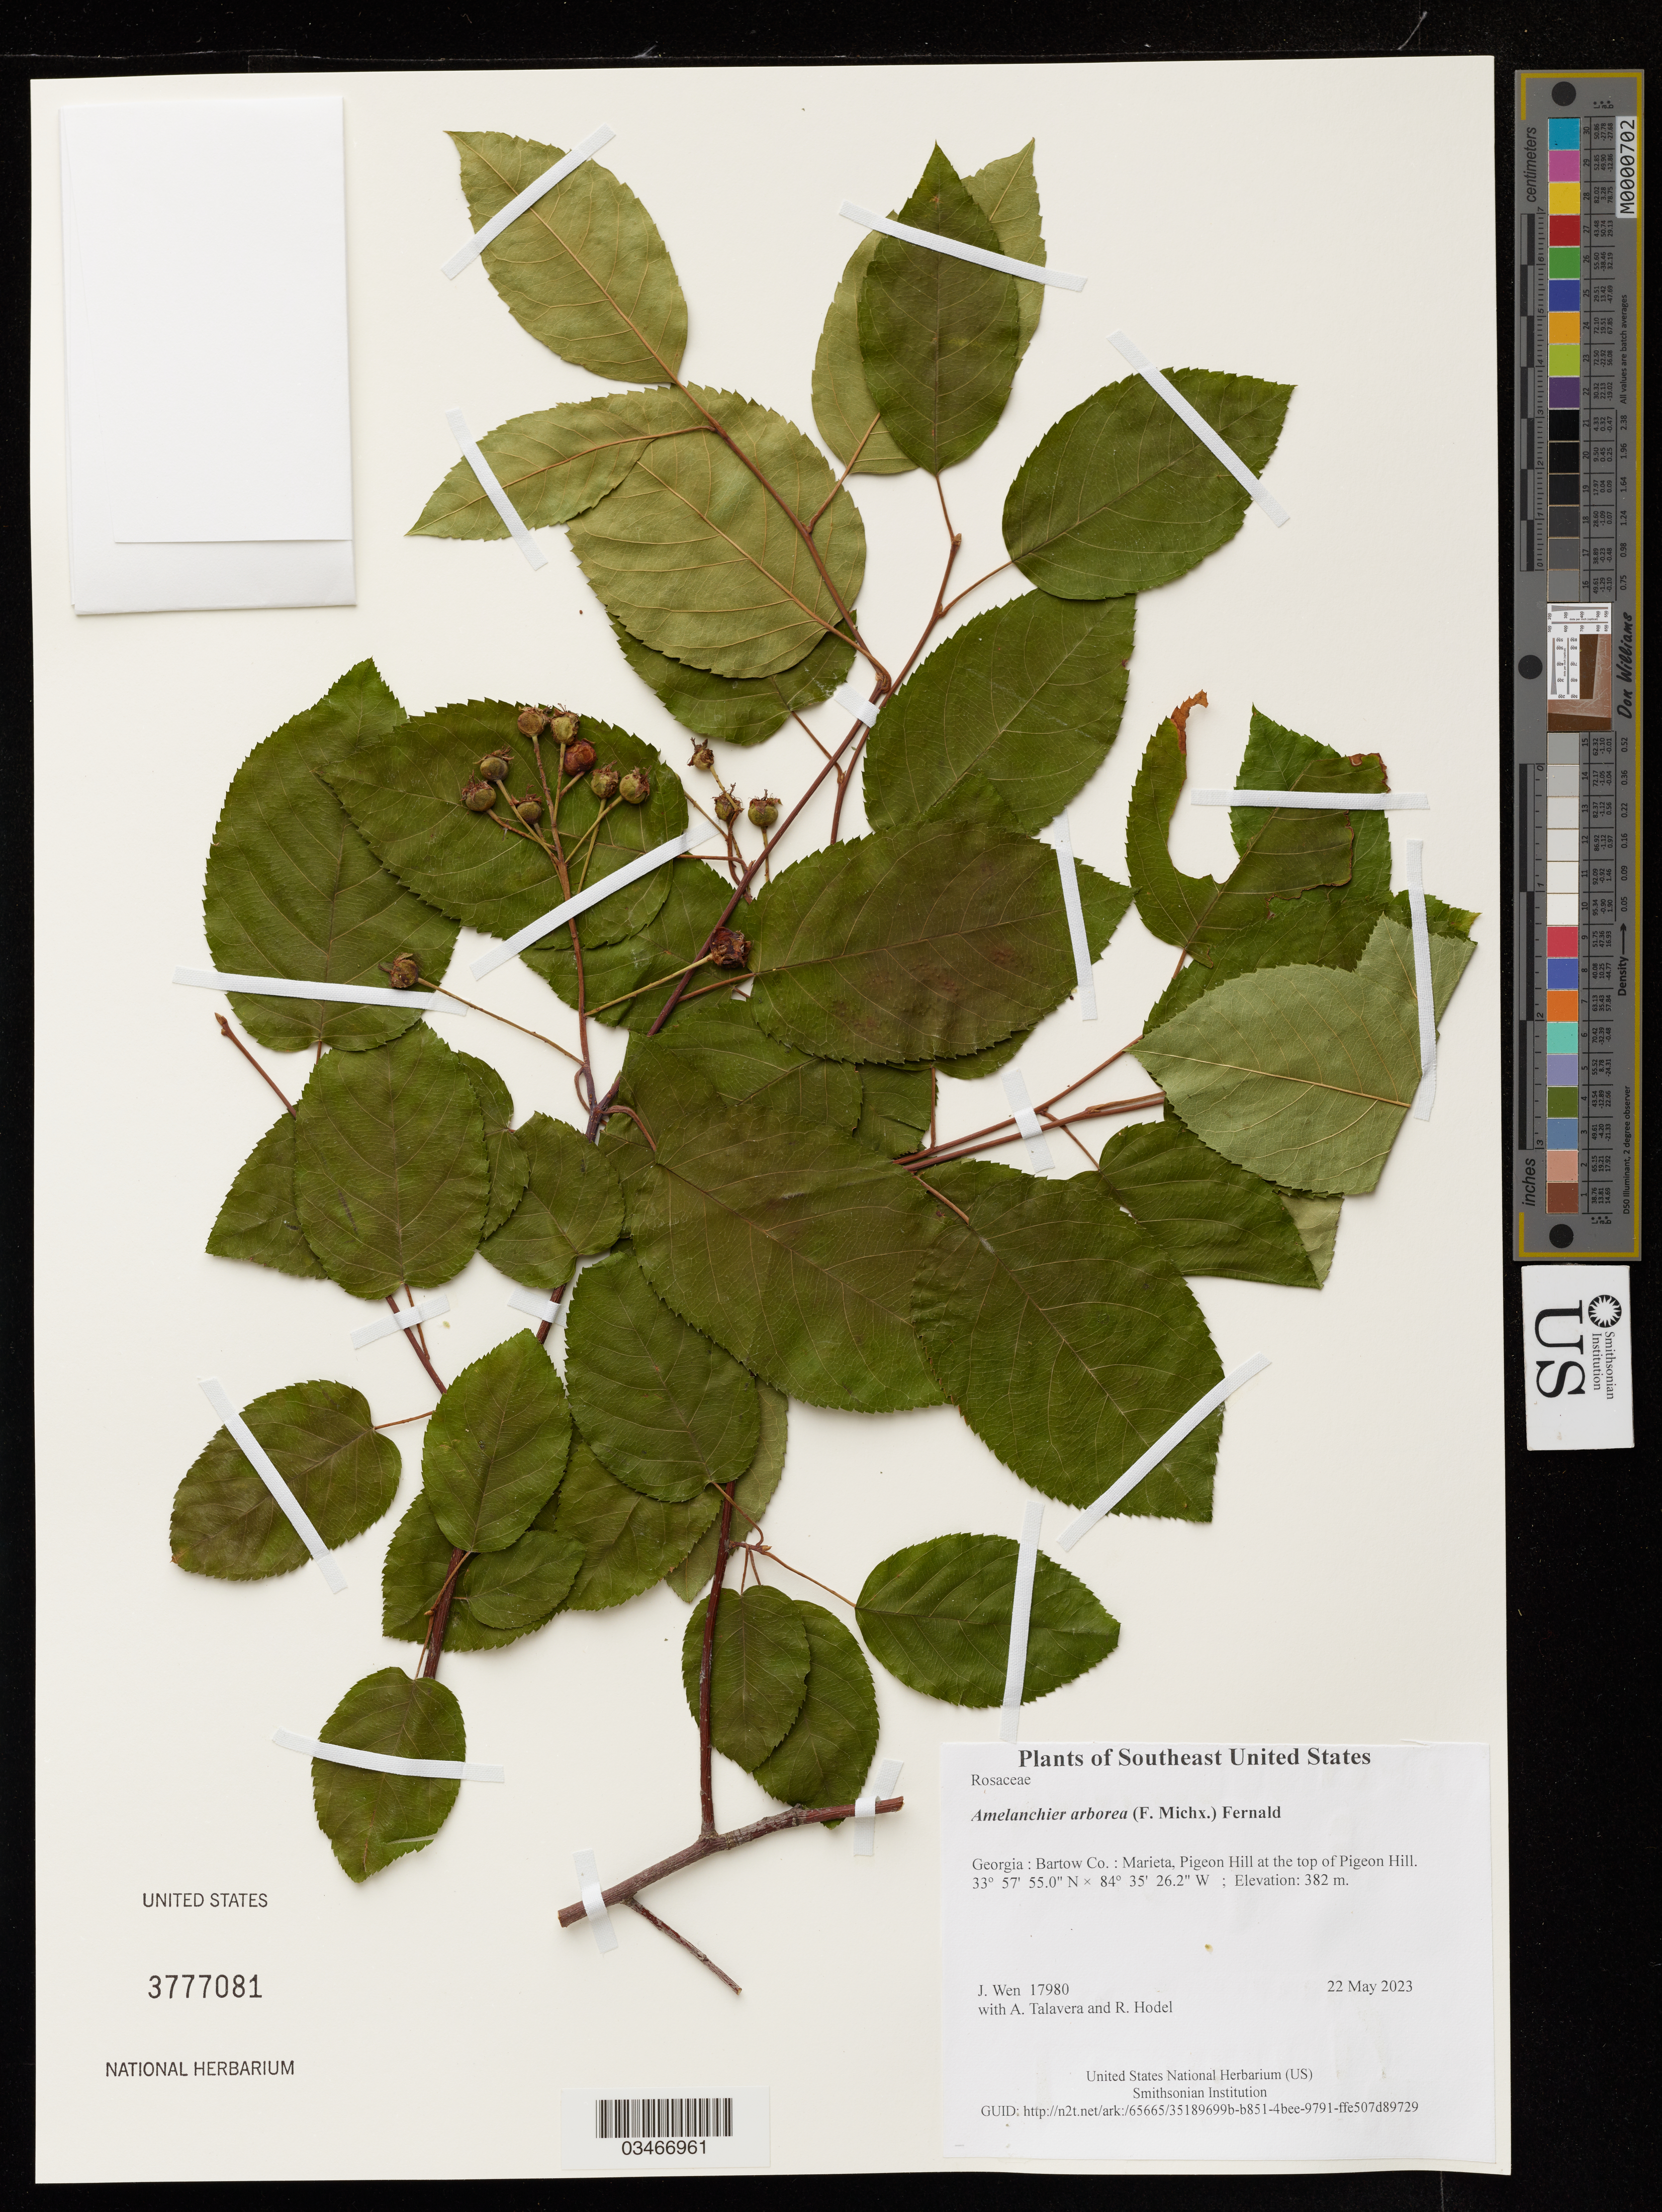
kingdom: Plantae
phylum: Tracheophyta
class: Magnoliopsida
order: Rosales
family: Rosaceae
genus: Amelanchier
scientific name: Amelanchier arborea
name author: (F. Michx.) Fernald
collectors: J. Wen, A. Talavera & R. Hodel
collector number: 17980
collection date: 2023-05-22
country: United States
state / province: Georgia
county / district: Bartow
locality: Marieta, Pigeon Hill at the top of Pigeon Hill.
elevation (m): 382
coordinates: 33 57.916 N, 84 35.437 W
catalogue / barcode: US 3777081